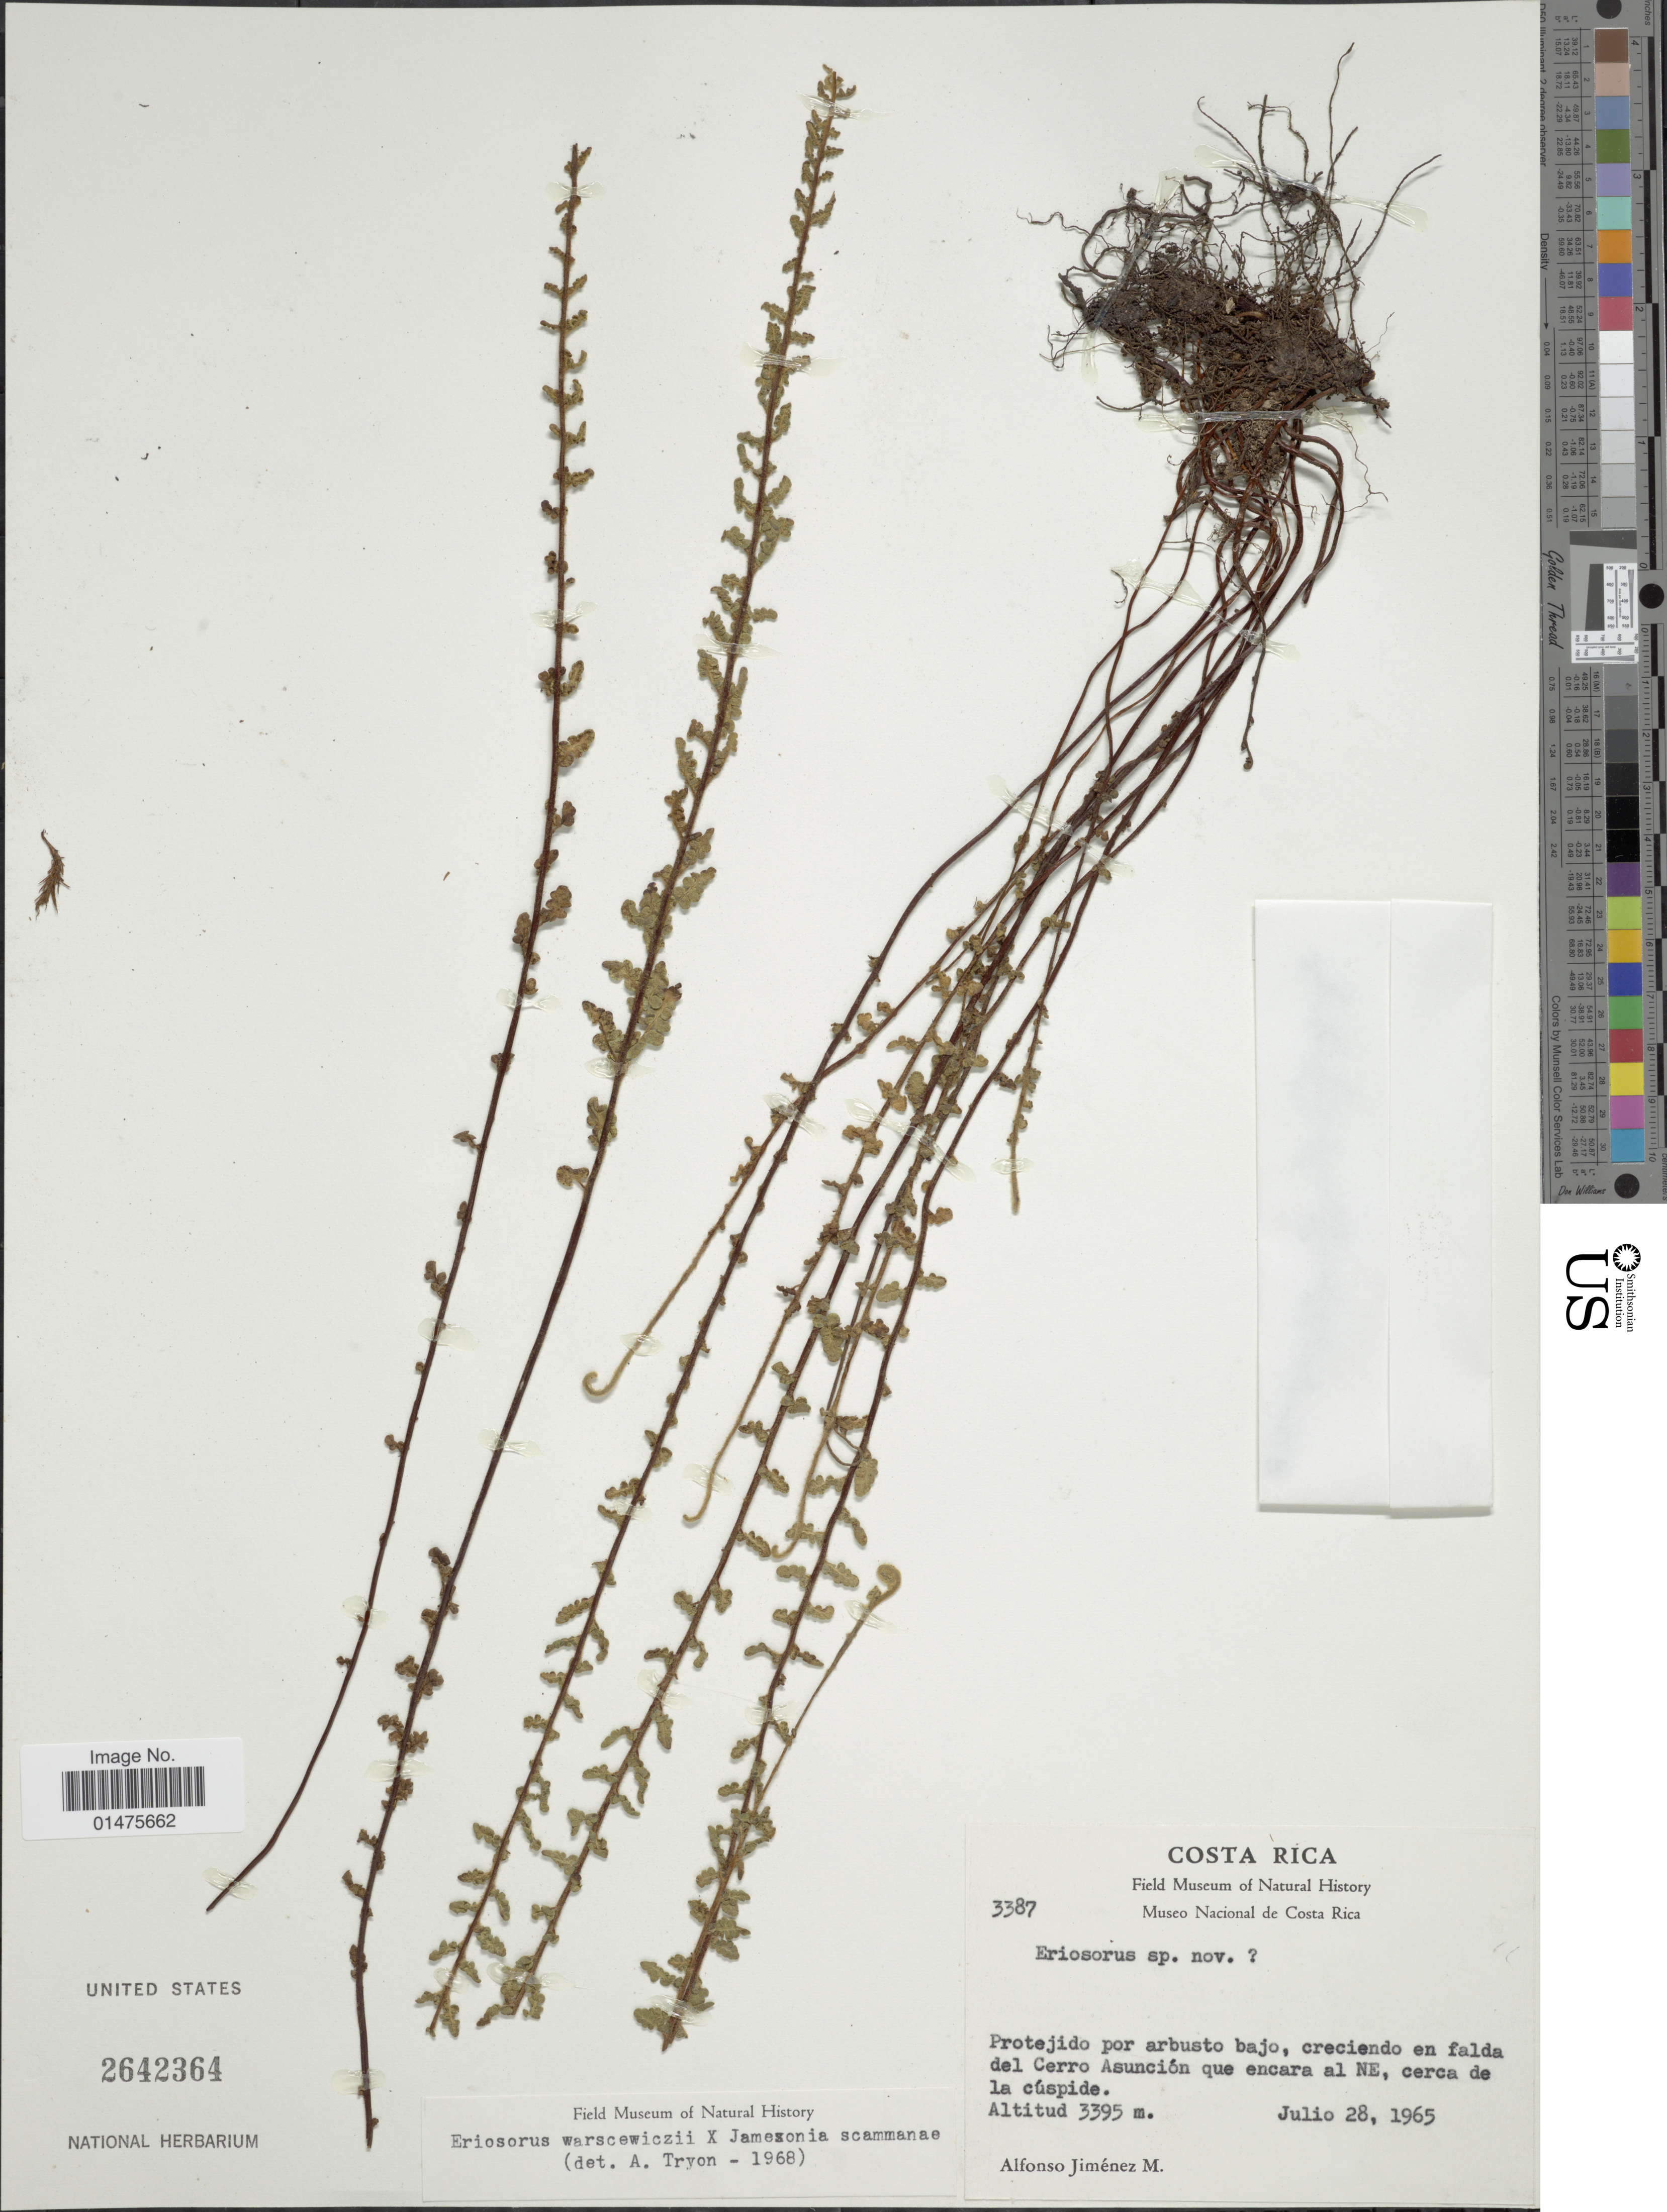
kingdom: Plantae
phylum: Tracheophyta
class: Polypodiopsida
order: Polypodiales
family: Pteridaceae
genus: Jamesonia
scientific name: Jamesonia warscewiczii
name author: (Mett.) Christenh.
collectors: A. Jimenez M.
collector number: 3387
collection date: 1965-07-28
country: Costa Rica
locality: Protejido por arbusto bajo, creciendo en falda del Cerro Asunción que encara al NE, cerca de la Cúspide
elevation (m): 3395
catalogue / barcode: US 2642364